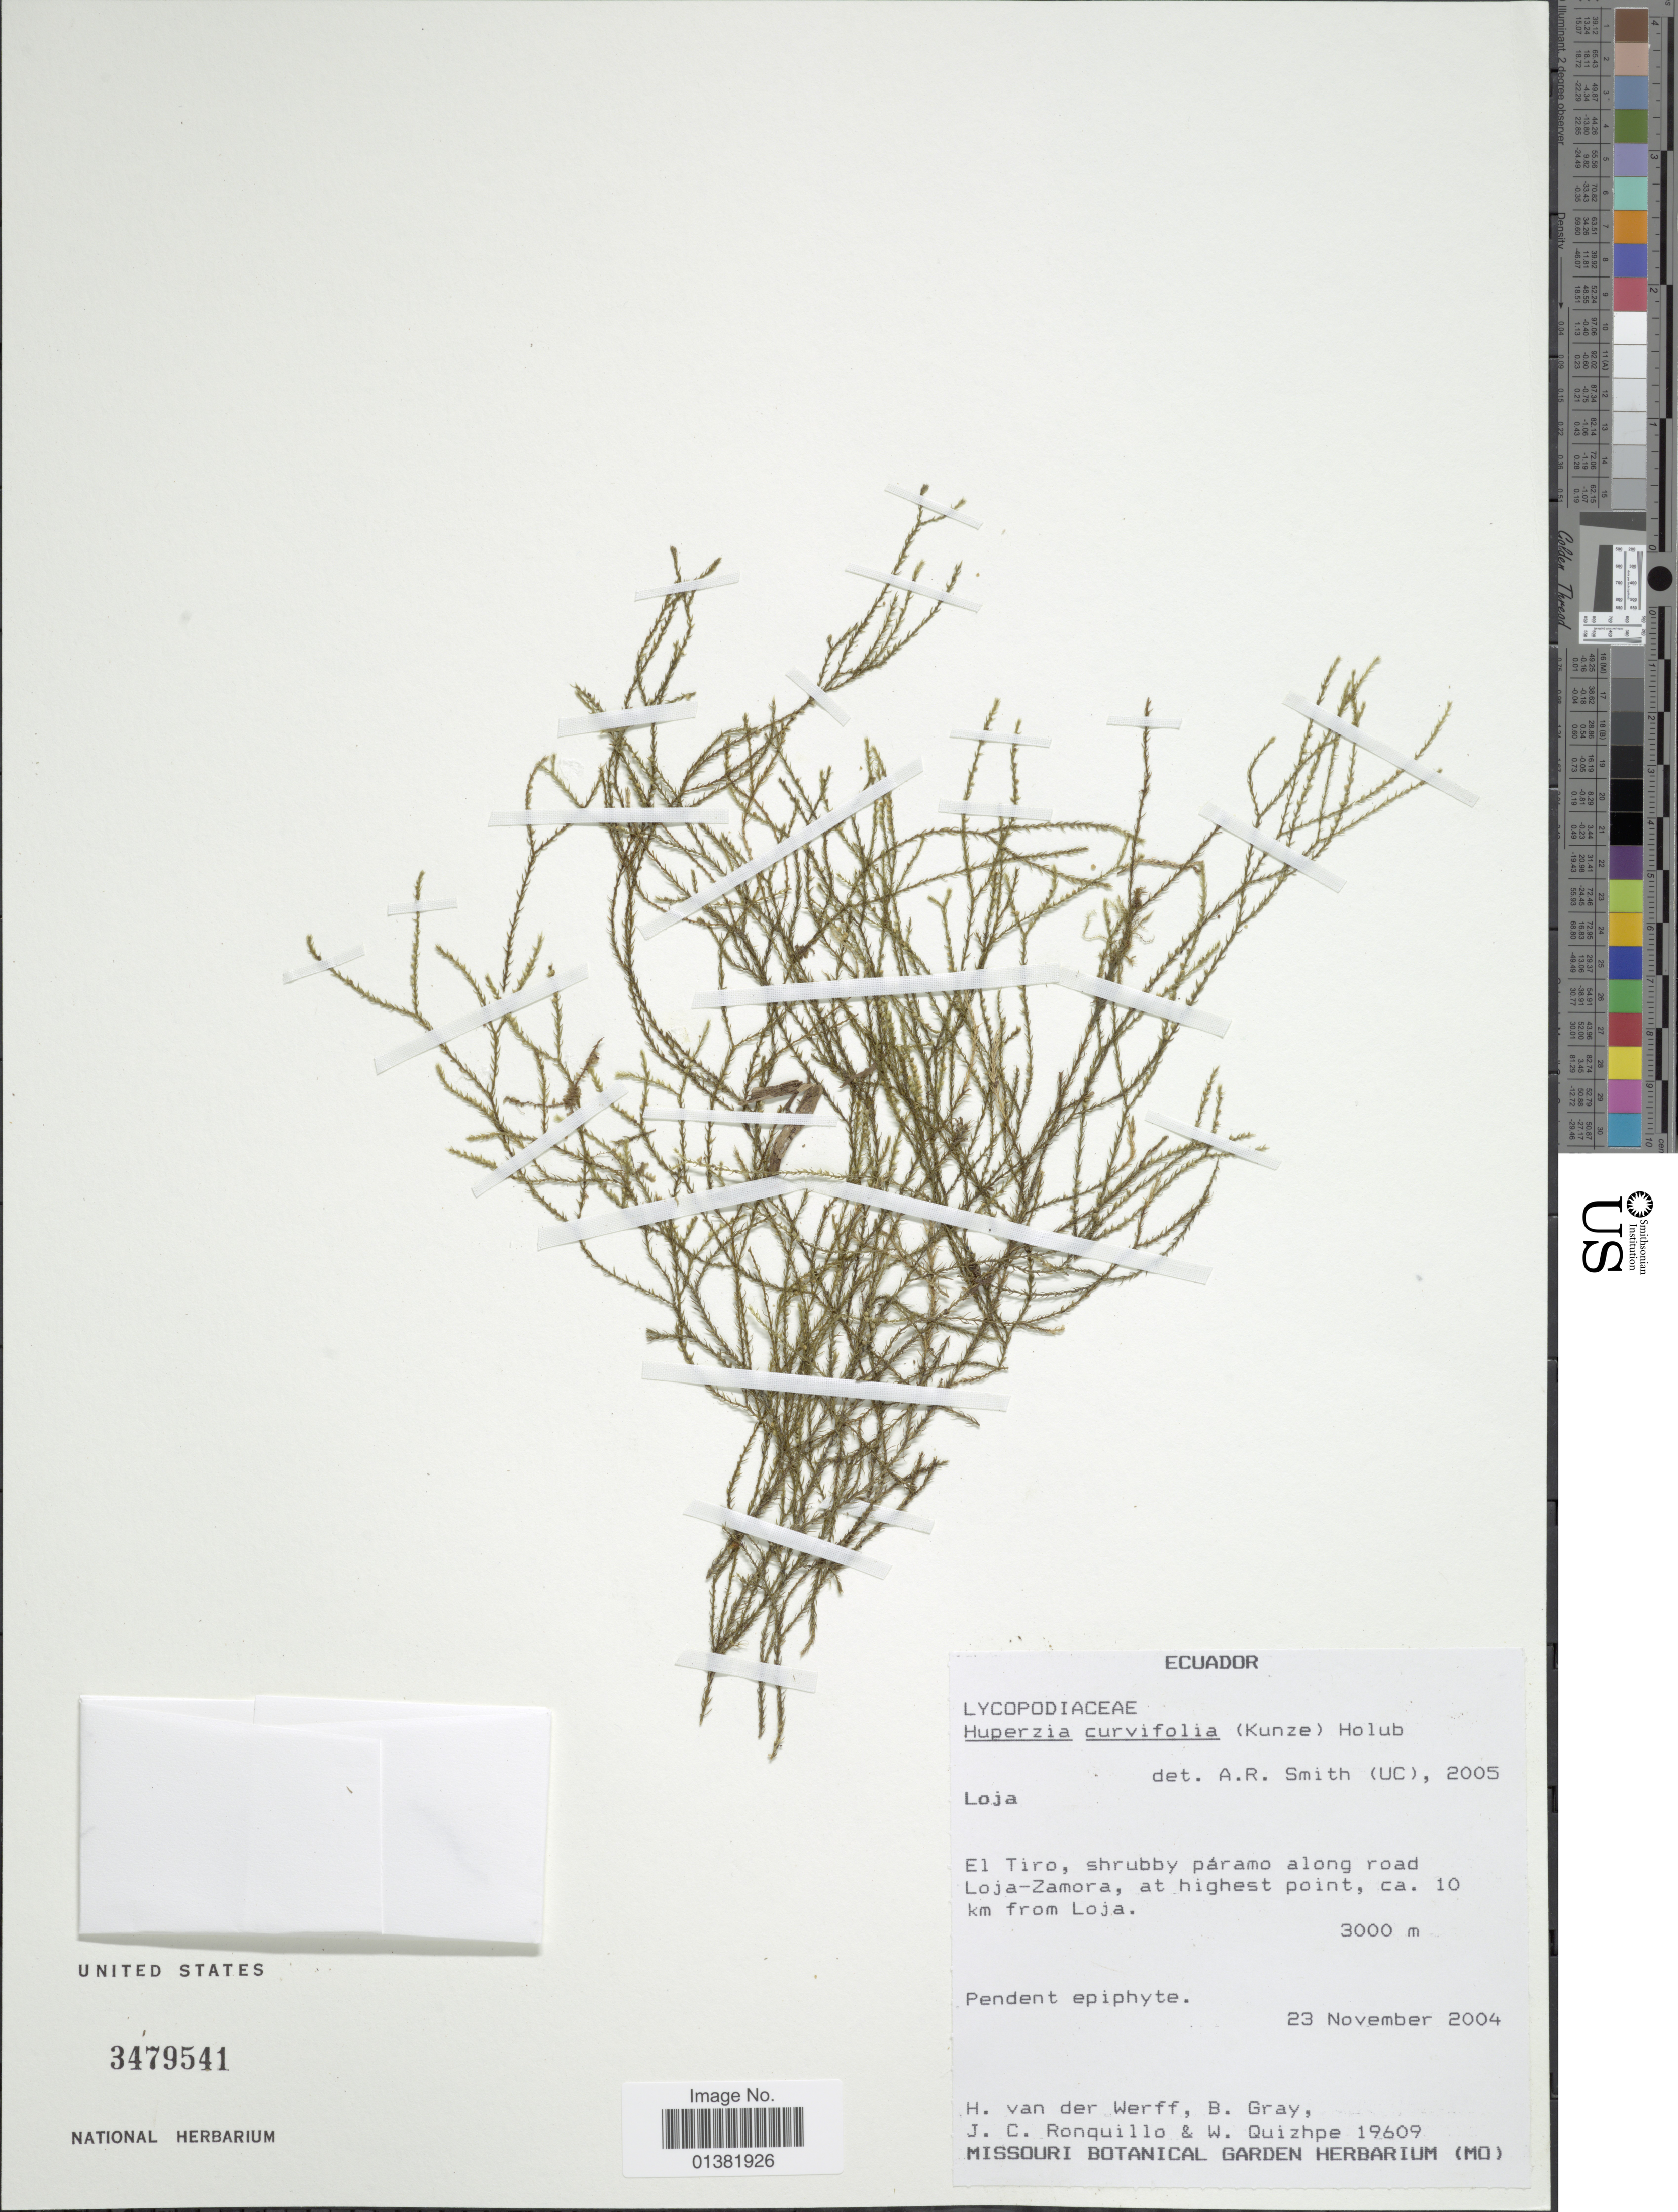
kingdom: Plantae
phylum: Tracheophyta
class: Lycopodiopsida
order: Lycopodiales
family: Lycopodiaceae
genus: Phlegmariurus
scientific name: Phlegmariurus curvifolius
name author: (Kunze) B. Øllg.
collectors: H. van der Werff, B. Gray, J. Ronquillo & W. Quizhpe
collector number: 19609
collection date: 2004-11-23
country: Ecuador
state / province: Loja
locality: El Tiro, shrubby páramo along road Loja-Zamora, at highest point, ca. 10 km from Loja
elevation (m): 3000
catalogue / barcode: US 3479541